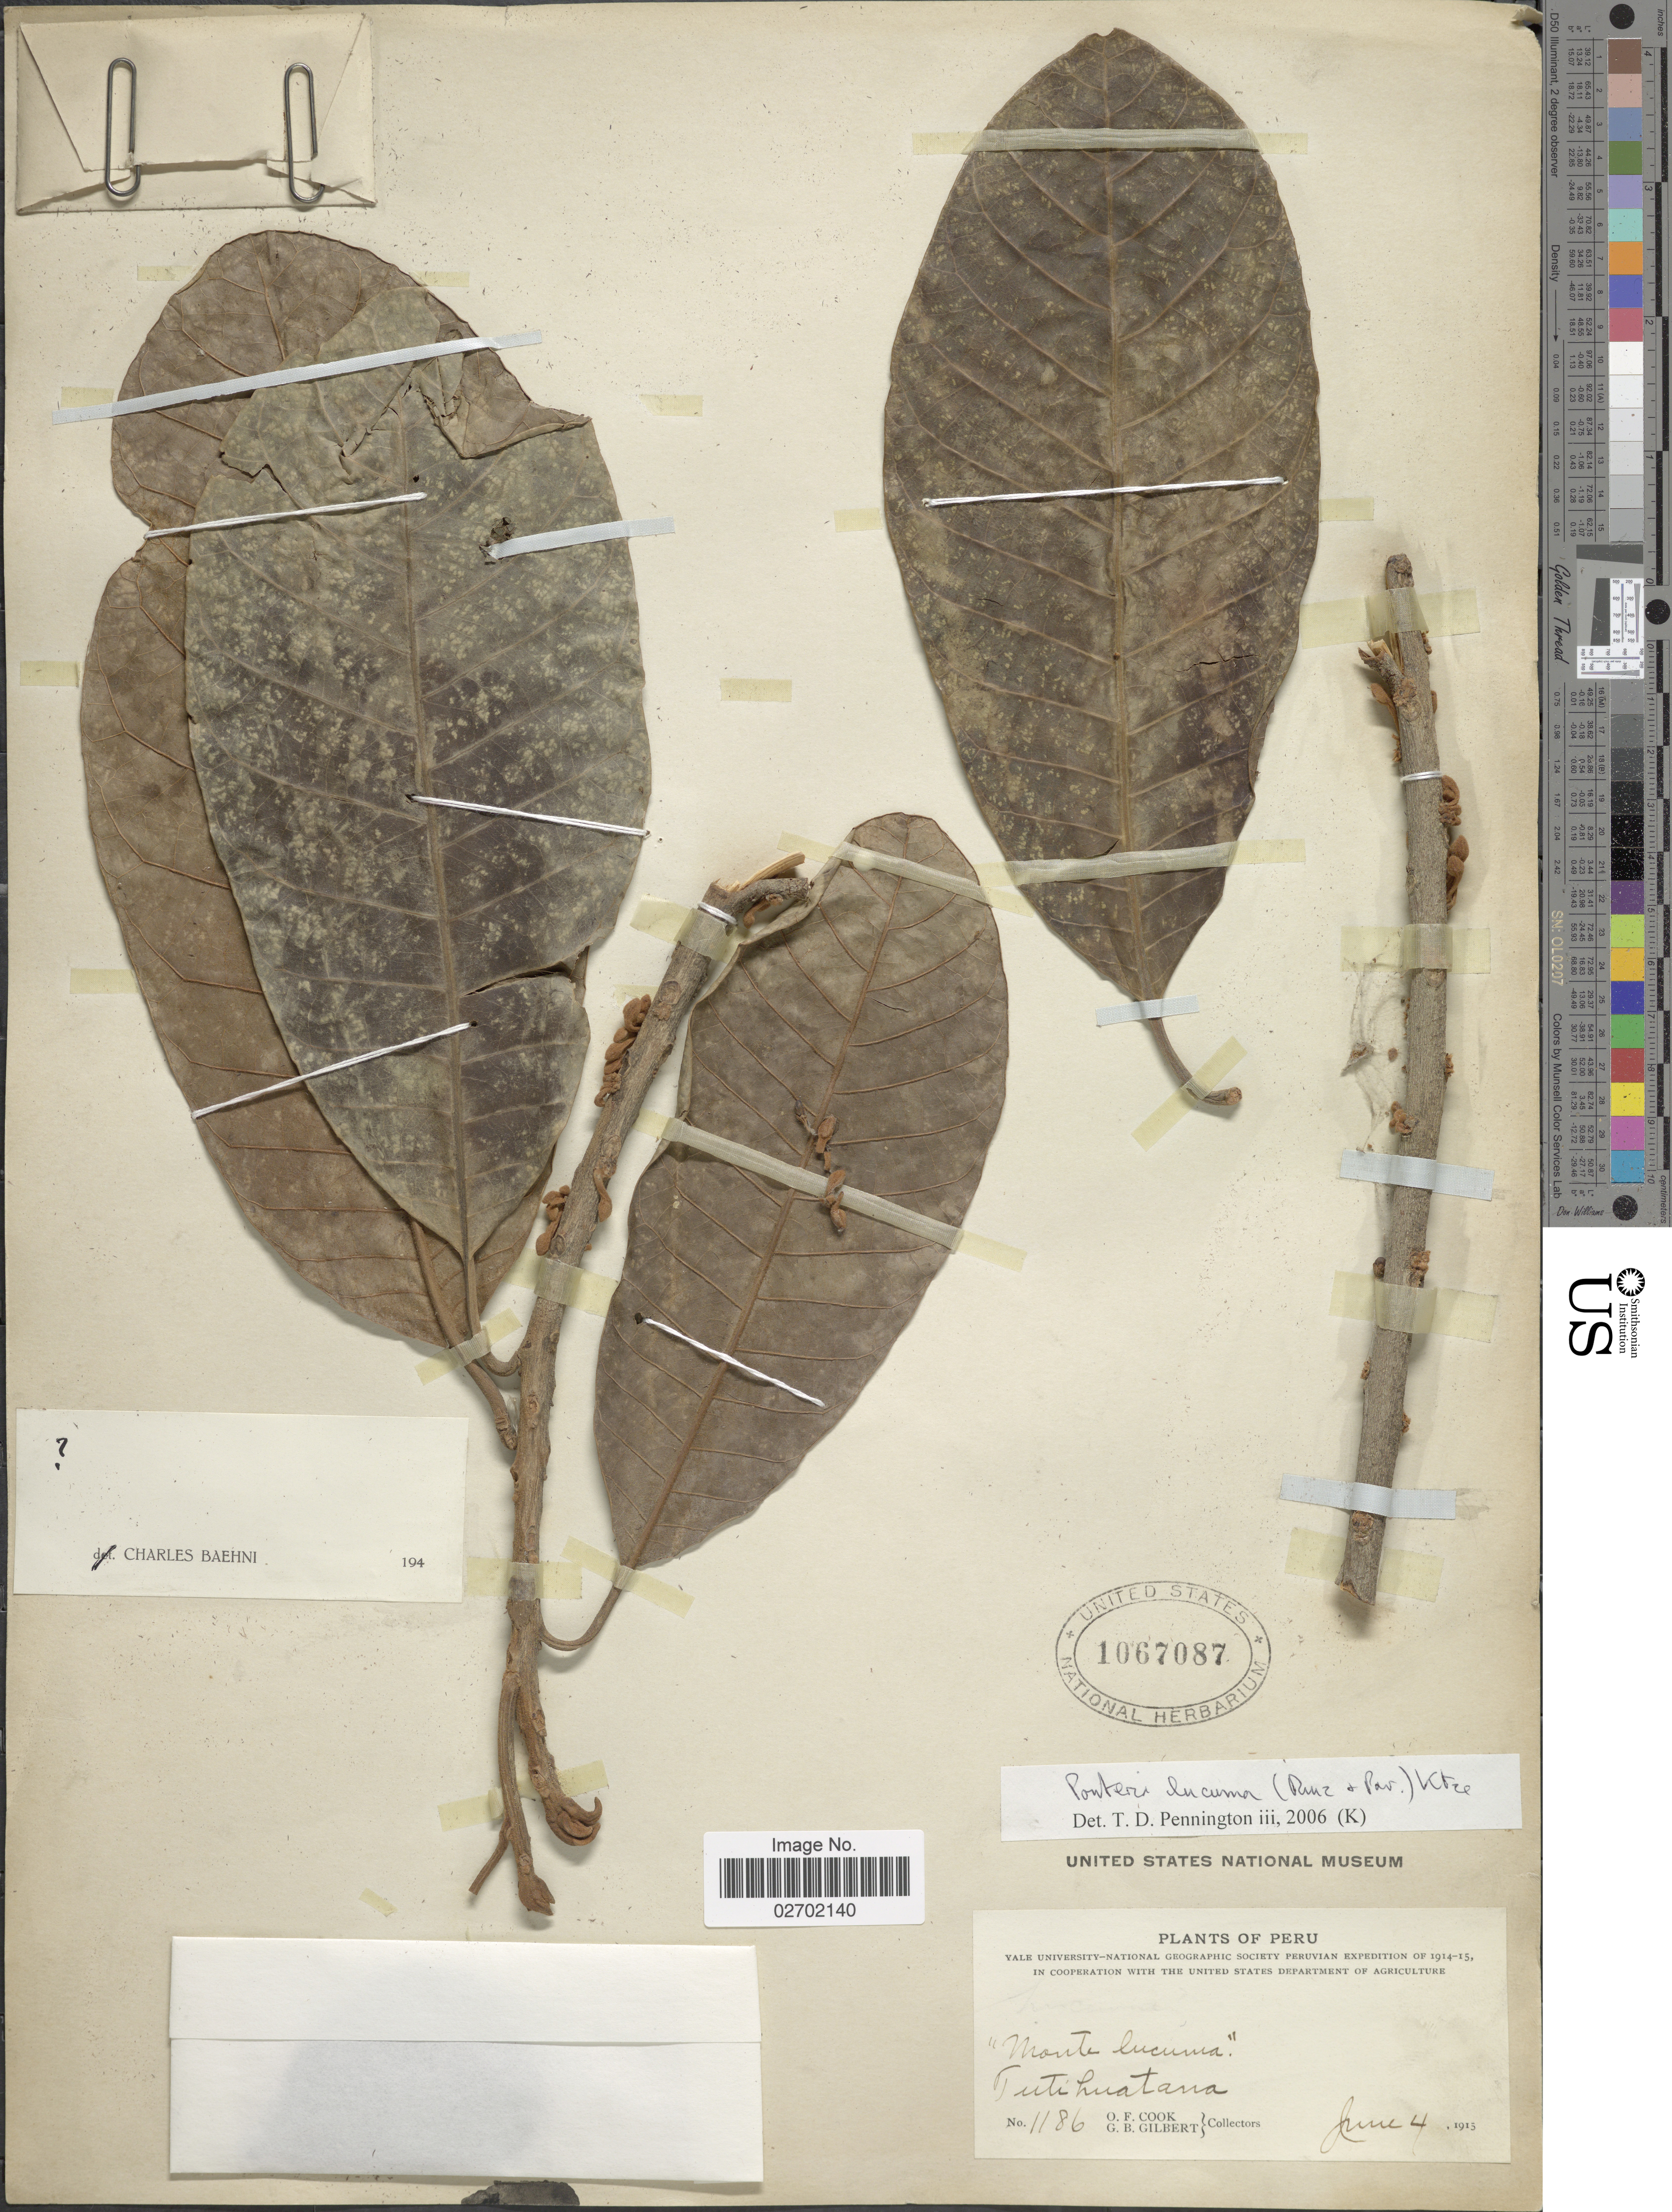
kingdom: Plantae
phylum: Tracheophyta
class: Magnoliopsida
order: Ericales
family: Sapotaceae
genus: Pouteria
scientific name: Pouteria lucuma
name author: (Ruiz & Pav.) Kuntze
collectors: O. F. Cook & G. B. Gilbert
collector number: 1186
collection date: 1915-06-04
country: Peru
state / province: Pasco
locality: "Monte Lucuma:" Tutihuatana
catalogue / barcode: US 1067087